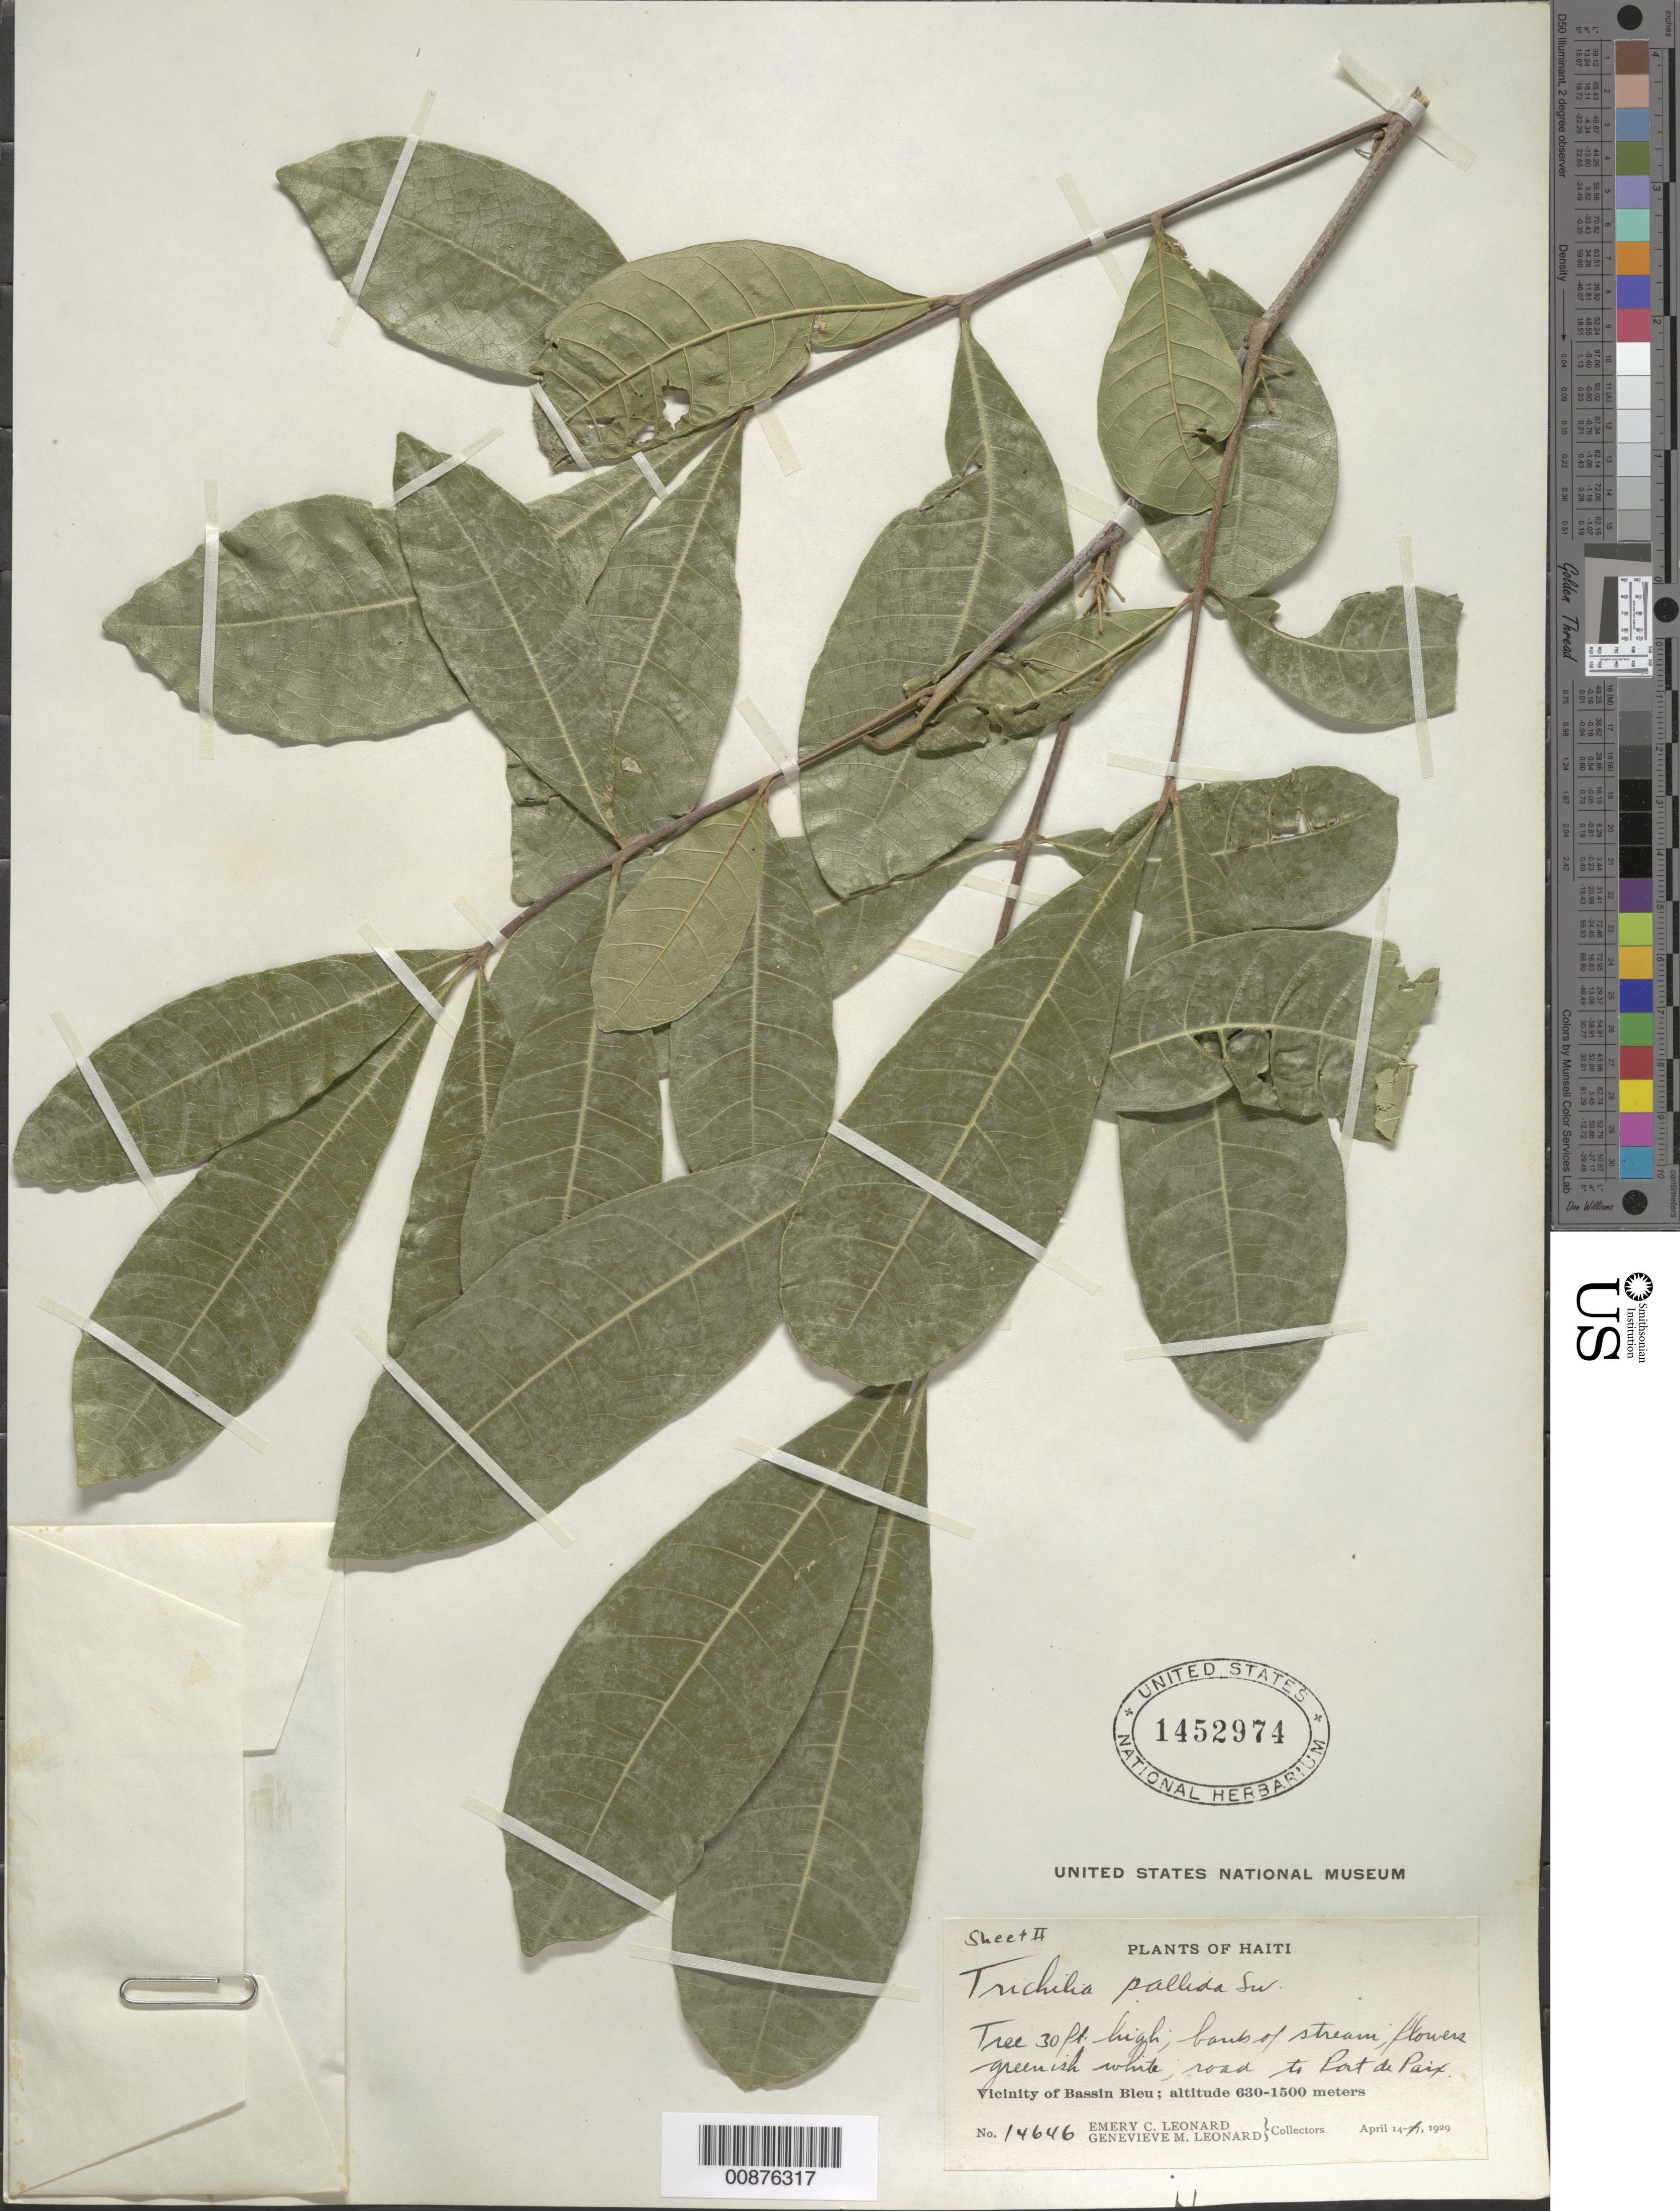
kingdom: Plantae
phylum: Tracheophyta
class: Magnoliopsida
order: Sapindales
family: Meliaceae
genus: Trichilia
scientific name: Trichilia pallida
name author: Sw.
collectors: E. C. Leonard & G. M. Leonard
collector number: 14646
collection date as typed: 14 Apr 1929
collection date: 1929-04-14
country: Haiti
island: Hispaniola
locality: Vicinity of Bassin Bleu, road to Port du Paix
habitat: Bank of stream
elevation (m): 630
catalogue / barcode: US 1452974